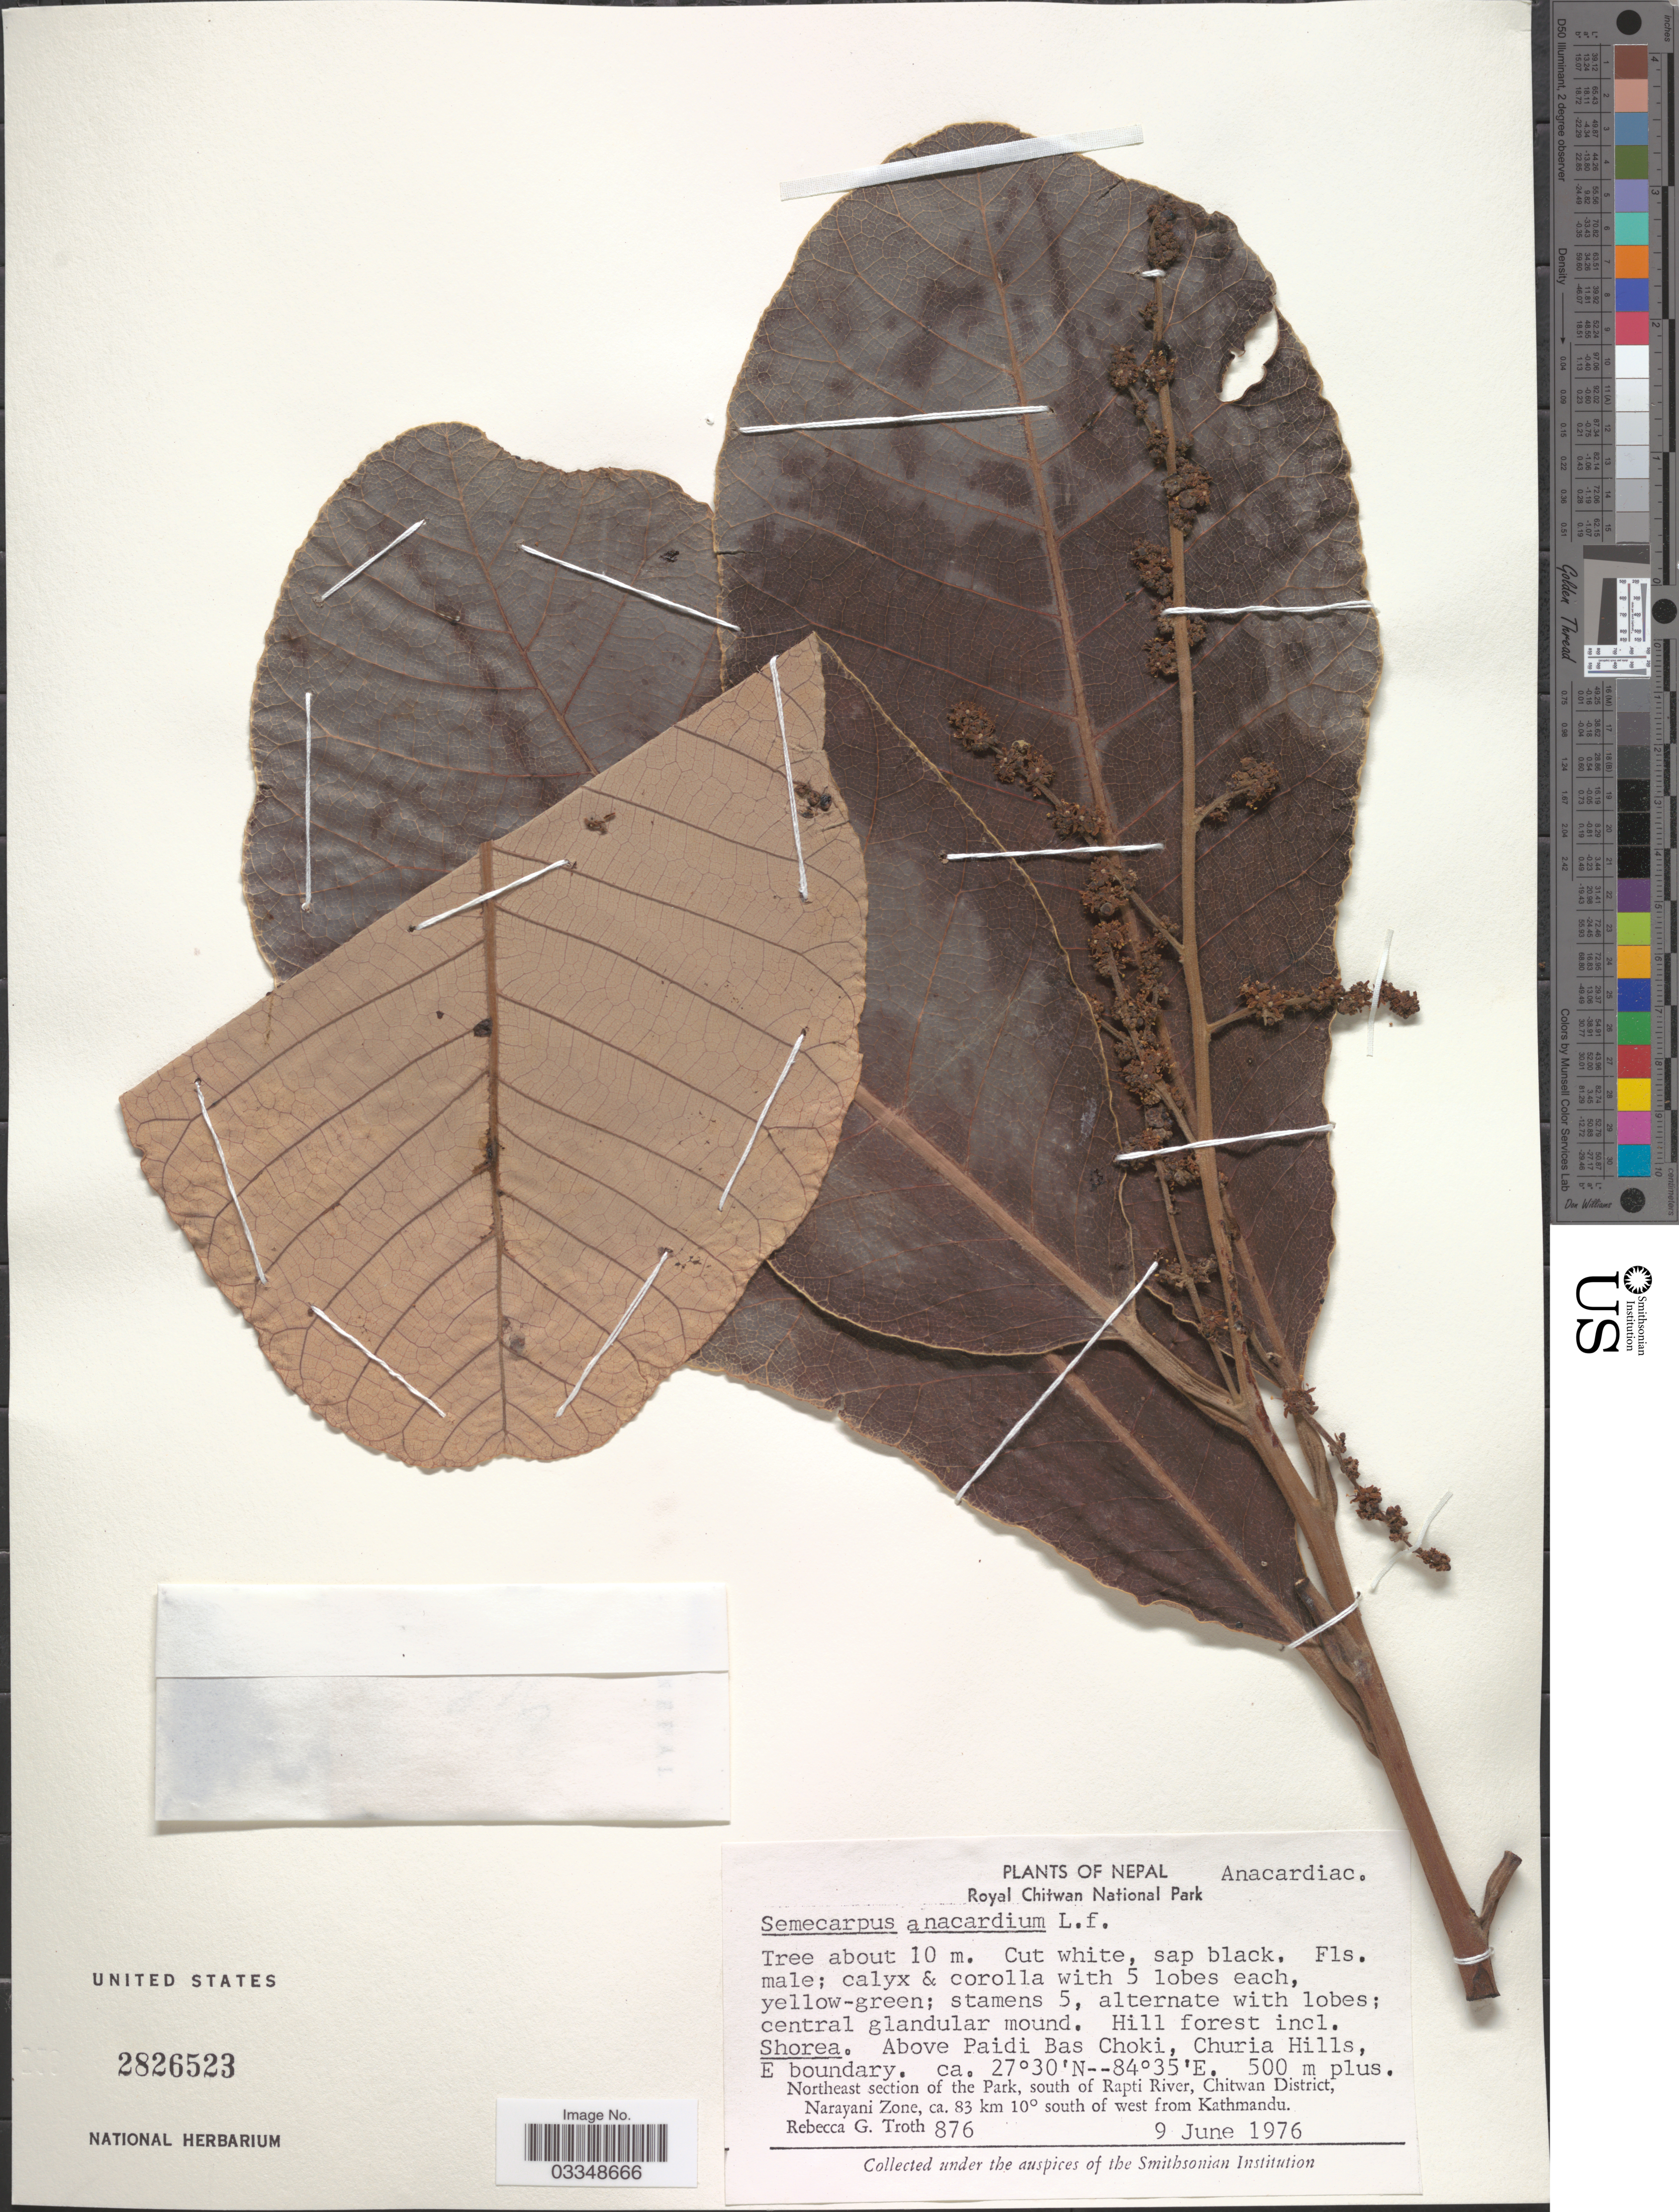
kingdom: Plantae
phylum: Tracheophyta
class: Magnoliopsida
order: Sapindales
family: Anacardiaceae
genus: Semecarpus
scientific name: Semecarpus anacardium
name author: L. f.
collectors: R. Troth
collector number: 876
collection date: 1976-06-09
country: Nepal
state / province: Narayani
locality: Royal Chitwan National Park. Above Paidi Bas Choki, Churia Hills, E boundary. Northeast section of the Park, south of Rapti River, Chitwan District, Narayani Zone, ca. 83 km 10° south of west from Kathmandu.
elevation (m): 500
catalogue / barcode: US 2826523